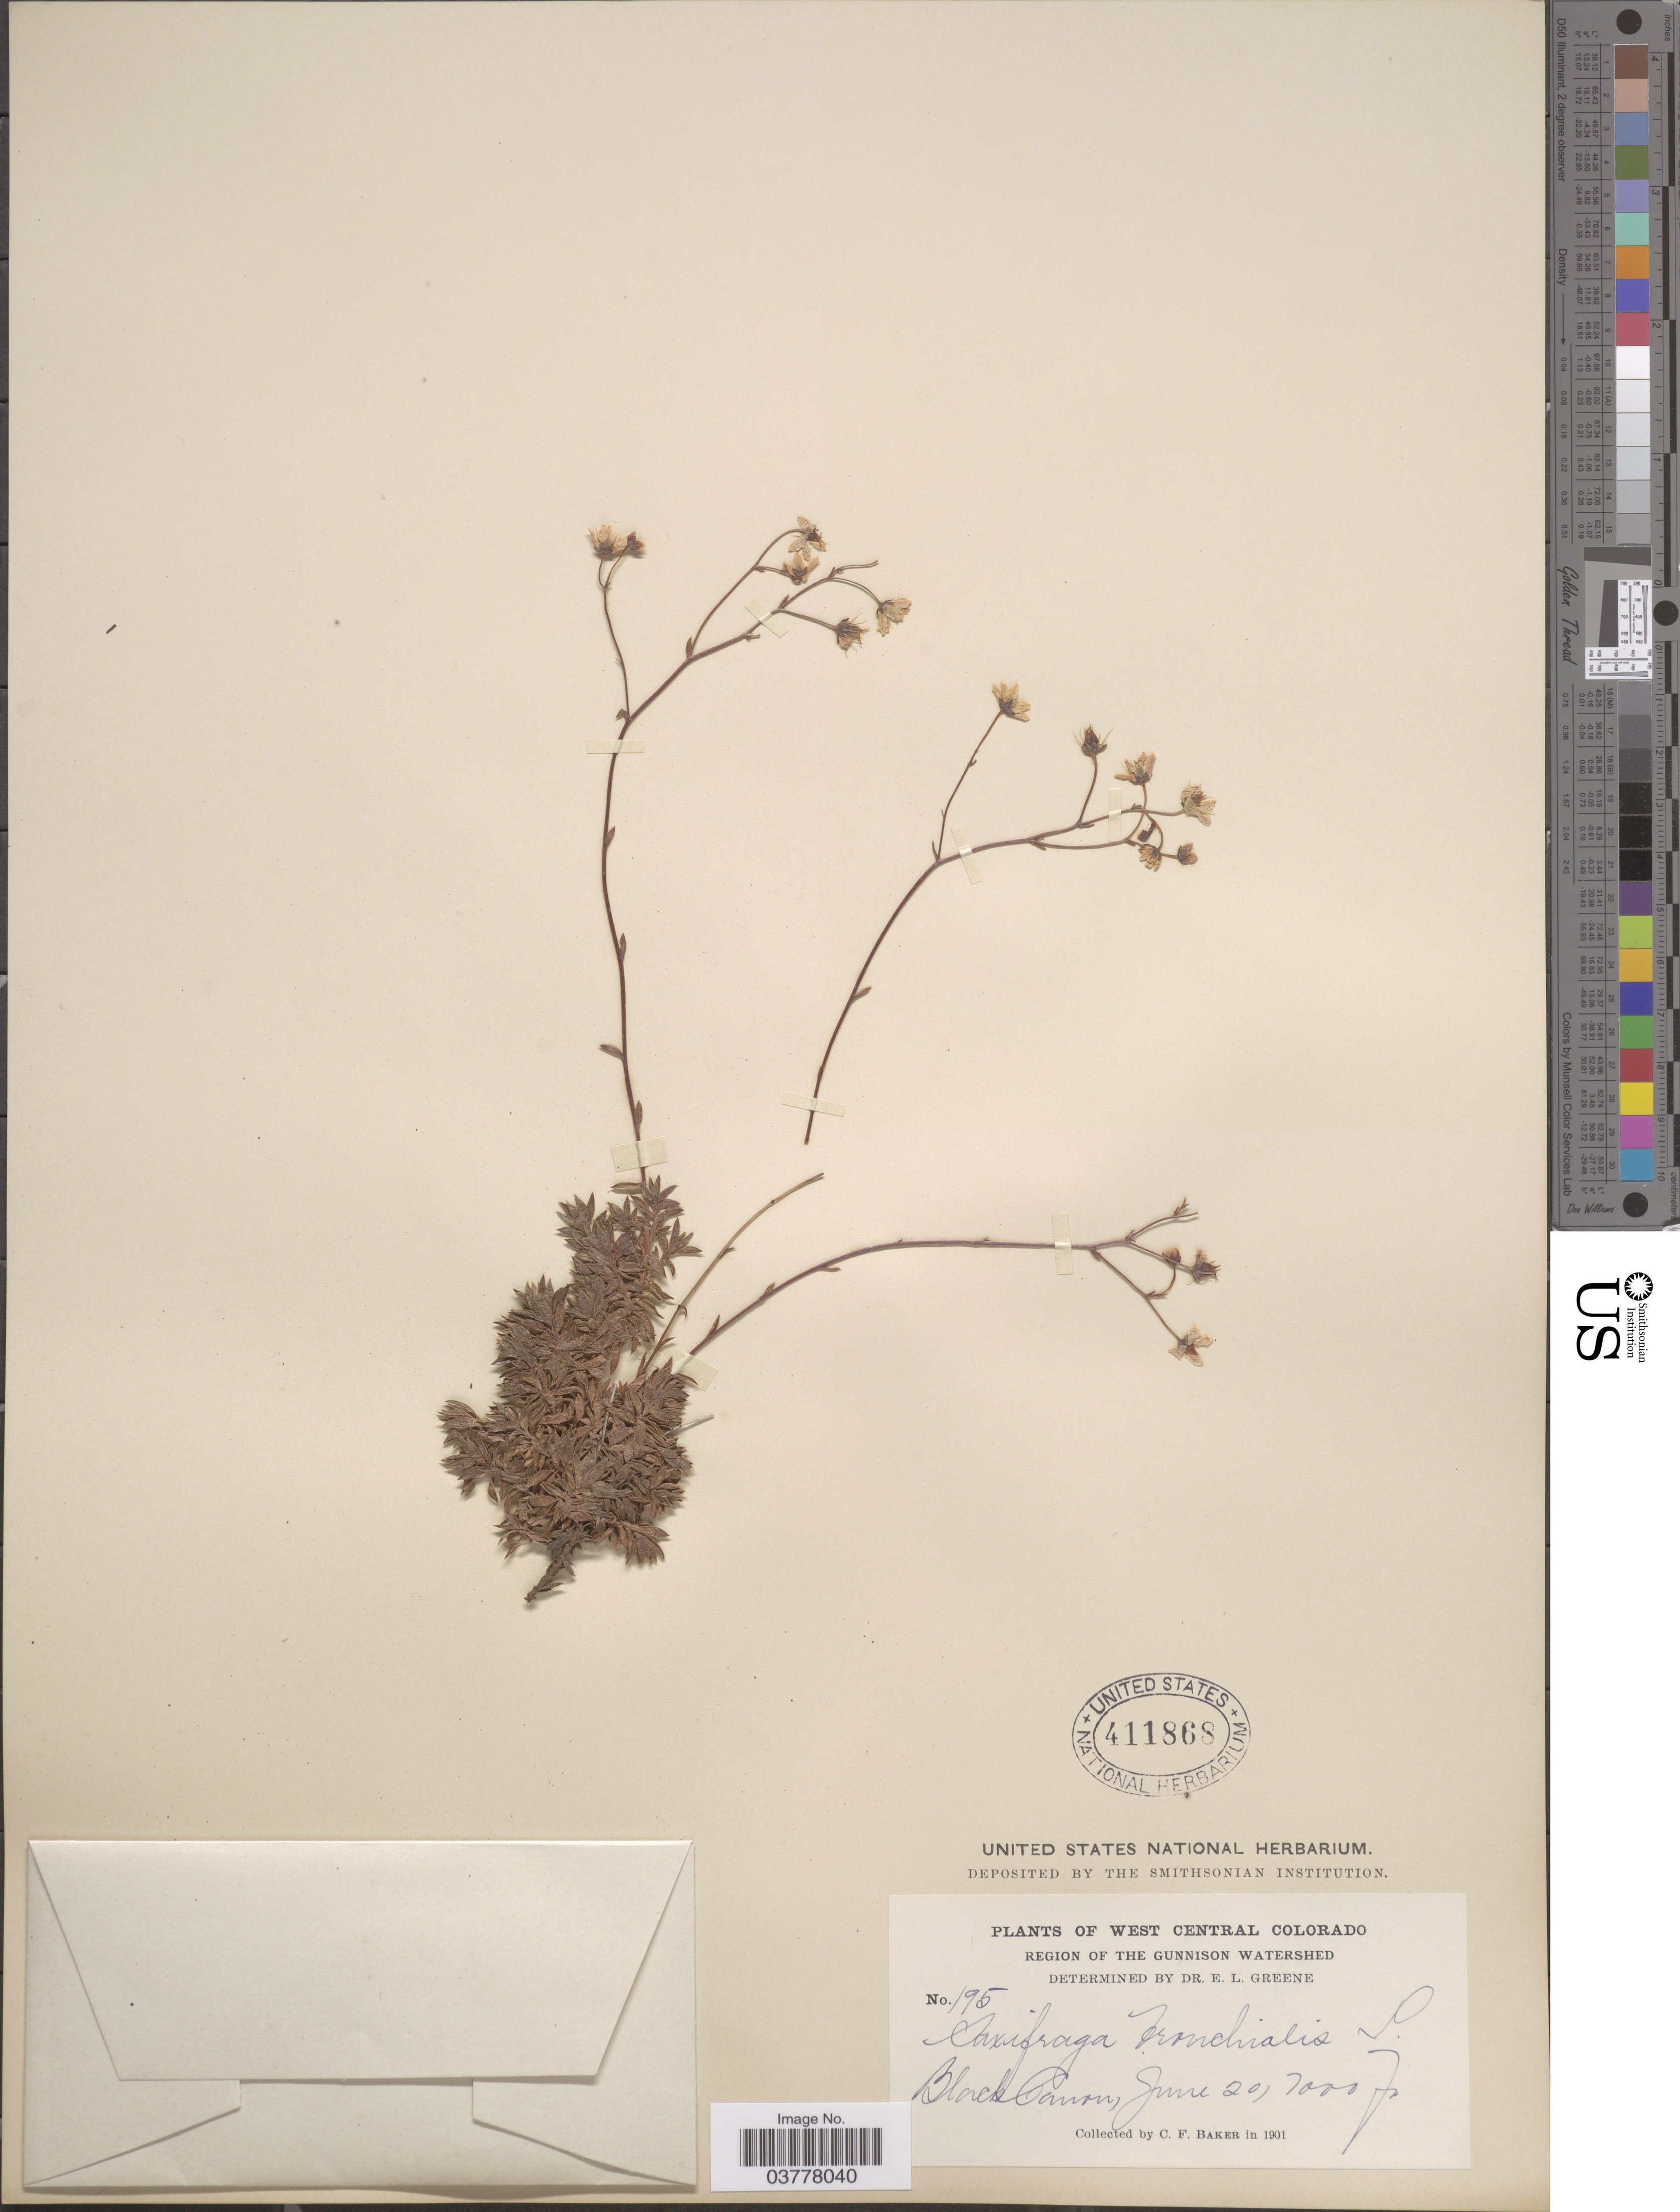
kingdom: Plantae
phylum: Tracheophyta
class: Magnoliopsida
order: Saxifragales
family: Saxifragaceae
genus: Saxifraga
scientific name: Saxifraga bronchialis subsp. austromontana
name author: (Wiegand) Piper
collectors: C. F. Baker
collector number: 195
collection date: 1901-06-20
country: United States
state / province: Colorado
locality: West Central Colorado. Region of the Gunnison Watershed. Black Canon.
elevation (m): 2134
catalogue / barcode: US 411868